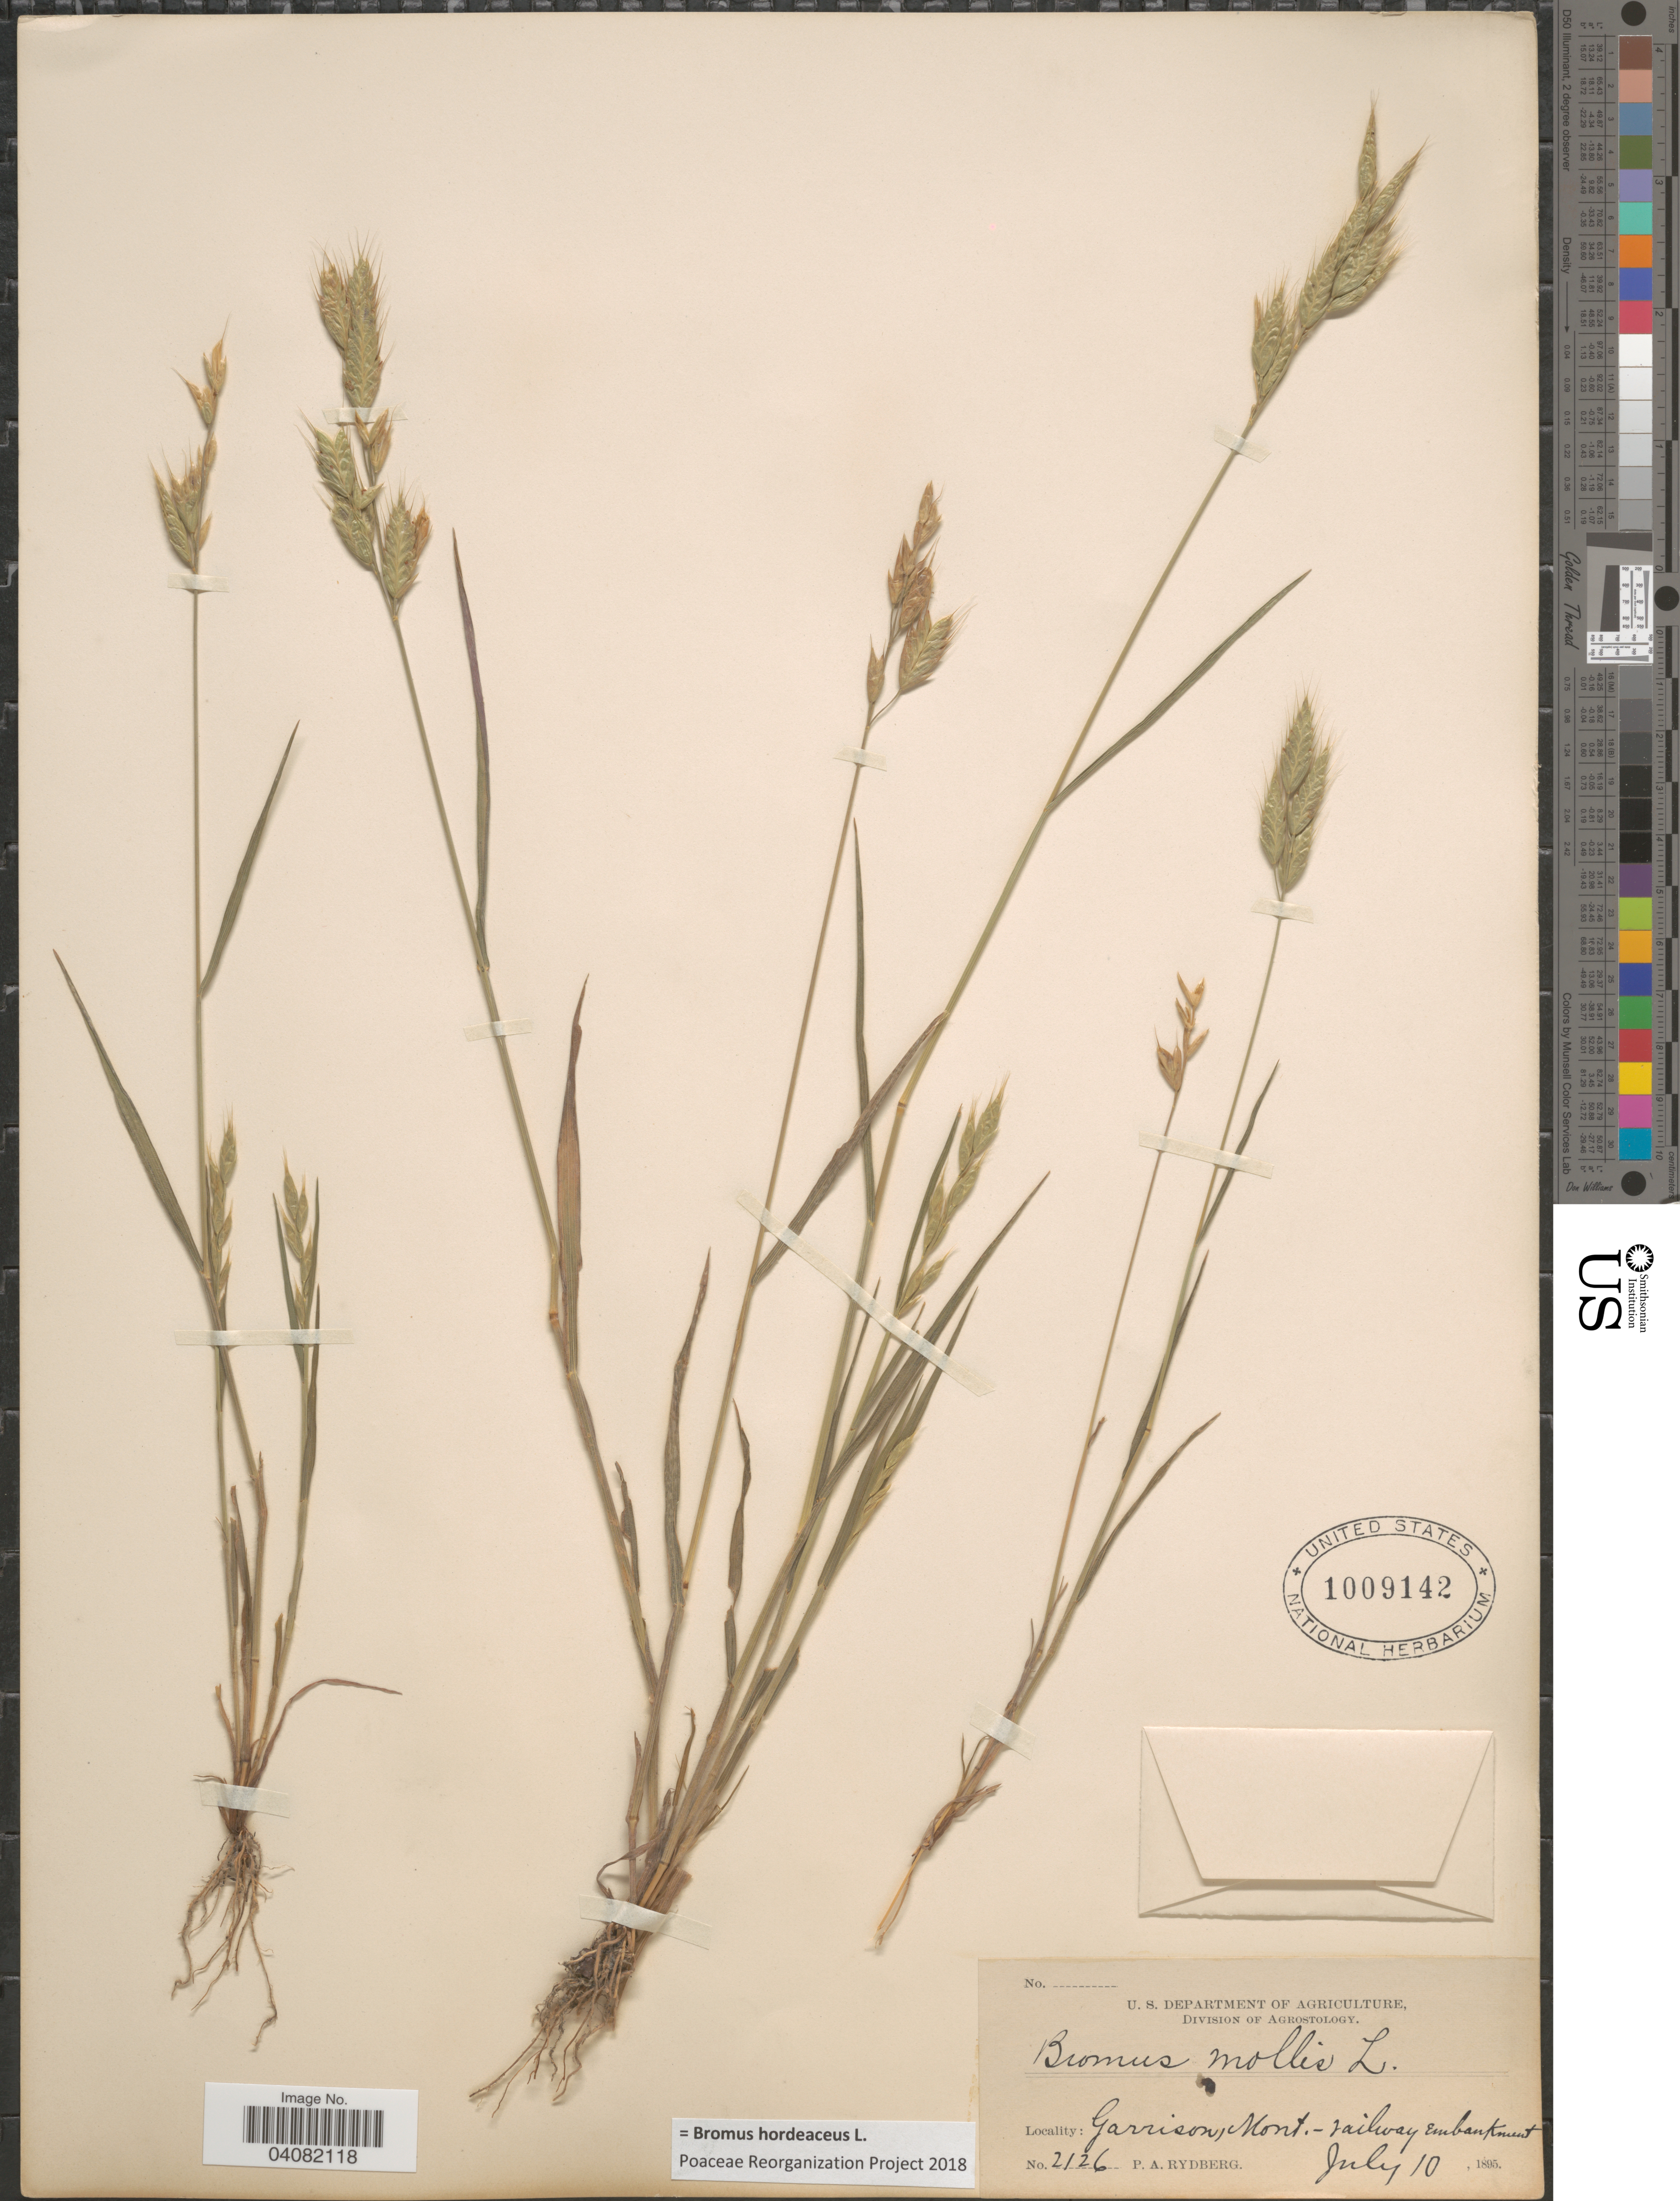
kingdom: Plantae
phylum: Tracheophyta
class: Liliopsida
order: Poales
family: Poaceae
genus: Bromus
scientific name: Bromus hordeaceus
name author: L.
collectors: P. A. Rydberg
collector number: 2126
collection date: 1895-07-10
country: United States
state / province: Montana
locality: Garrison, - railway Embankment.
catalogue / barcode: US 1009142